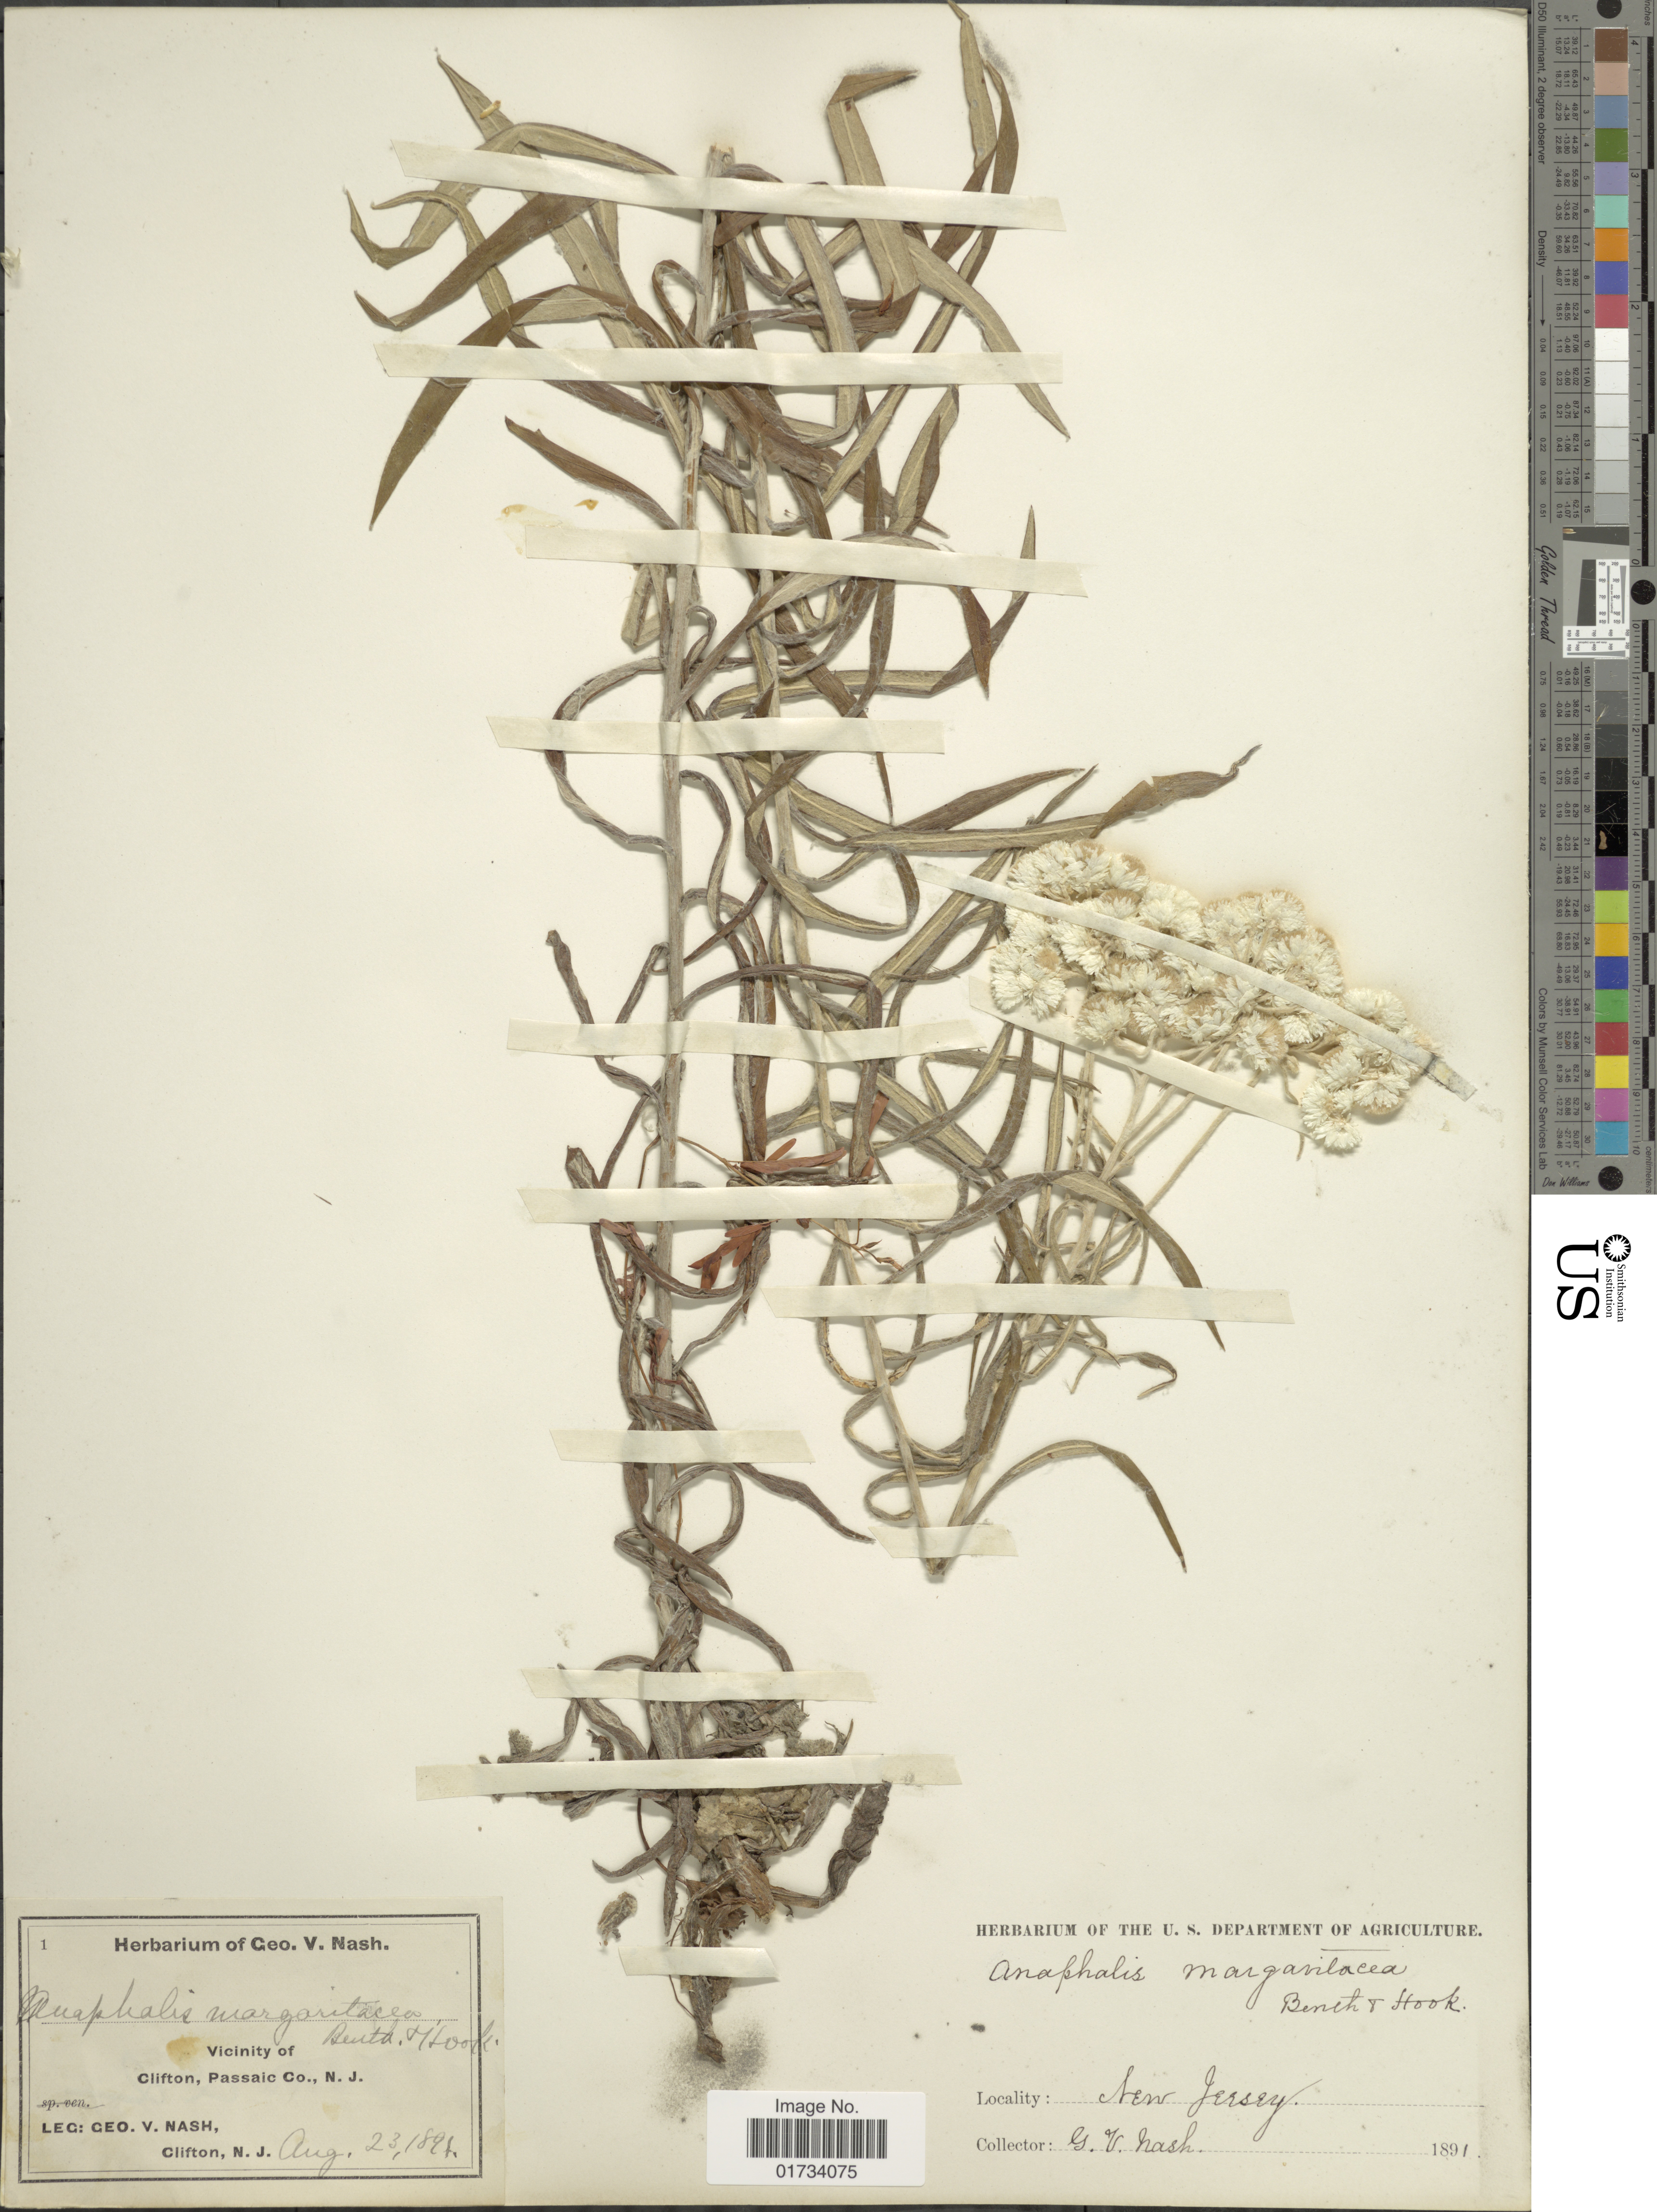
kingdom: Plantae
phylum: Tracheophyta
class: Magnoliopsida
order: Asterales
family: Asteraceae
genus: Anaphalis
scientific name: Anaphalis margaritacea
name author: (L.) Benth. & Hook. f.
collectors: G. V. Nash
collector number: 1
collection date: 1891-08-23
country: United States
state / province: New Jersey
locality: Vicinity of Clifton, Pssaic Co.